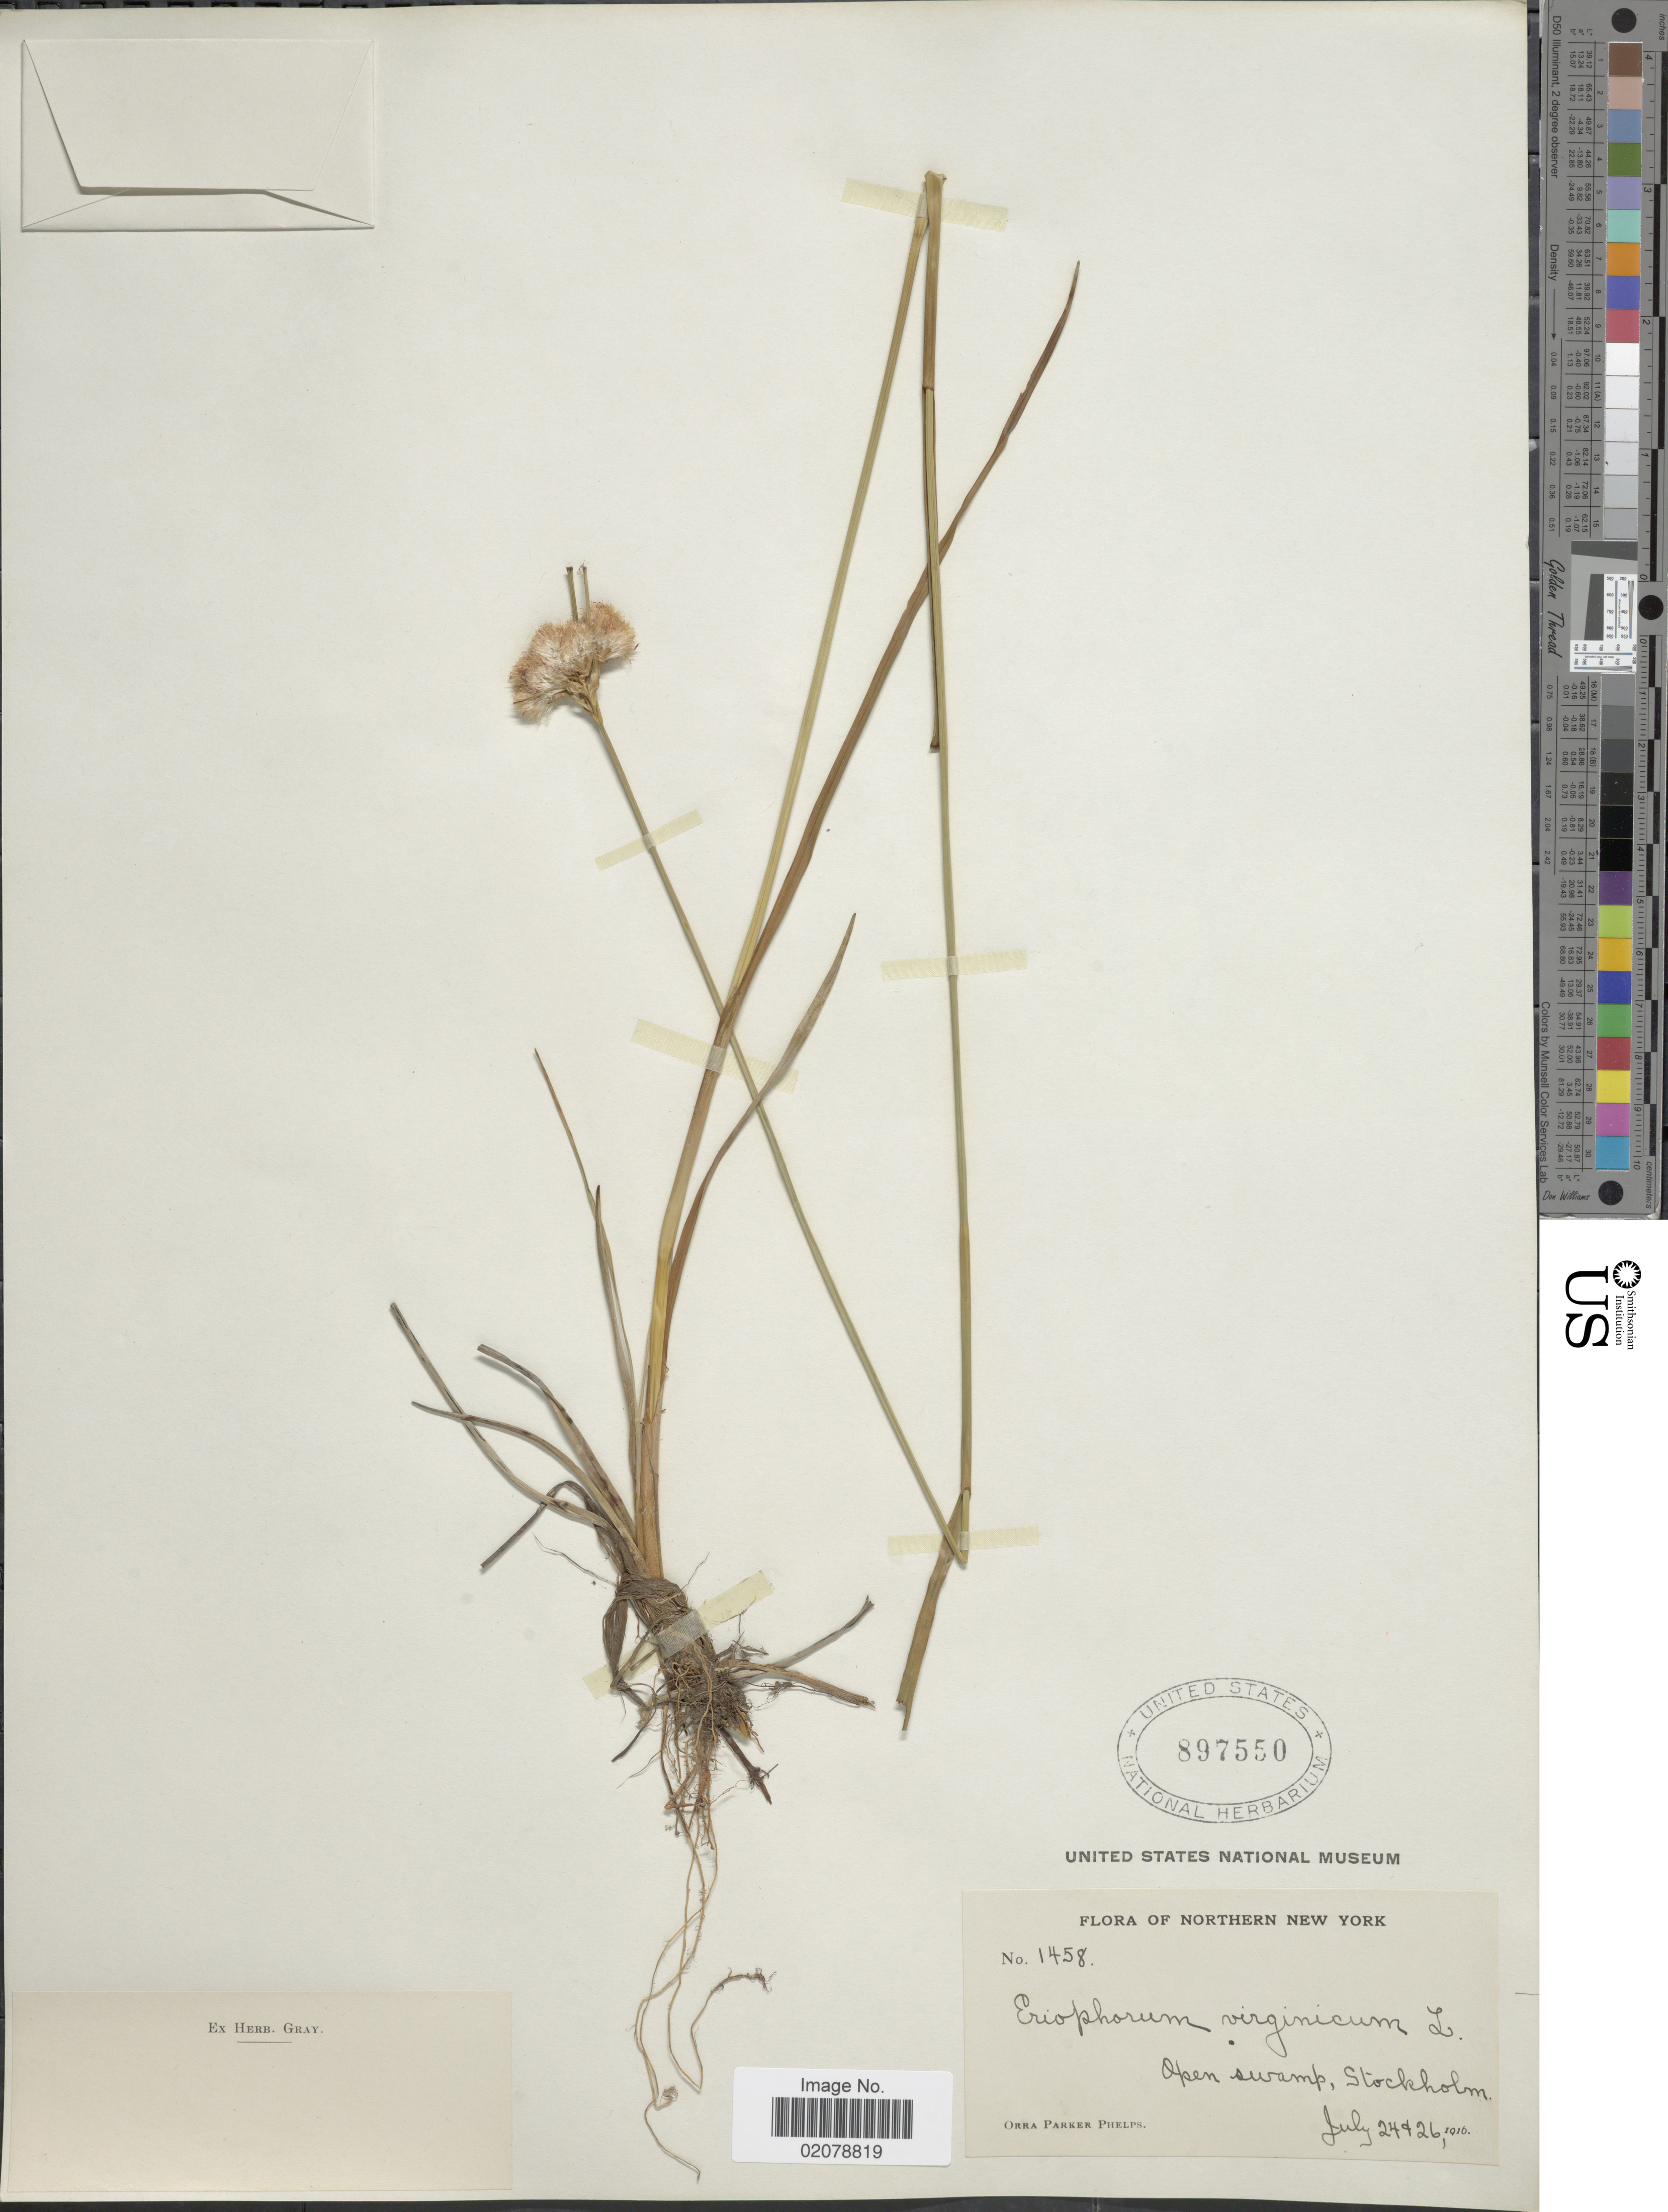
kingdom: Plantae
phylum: Tracheophyta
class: Liliopsida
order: Poales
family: Cyperaceae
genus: Eriophorum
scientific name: Eriophorum virginicum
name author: L.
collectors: O. P. Phelps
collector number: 1458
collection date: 1916-07-24/1916-07-26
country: United States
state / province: New York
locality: Northern New York. Stockholm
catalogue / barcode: US 897550